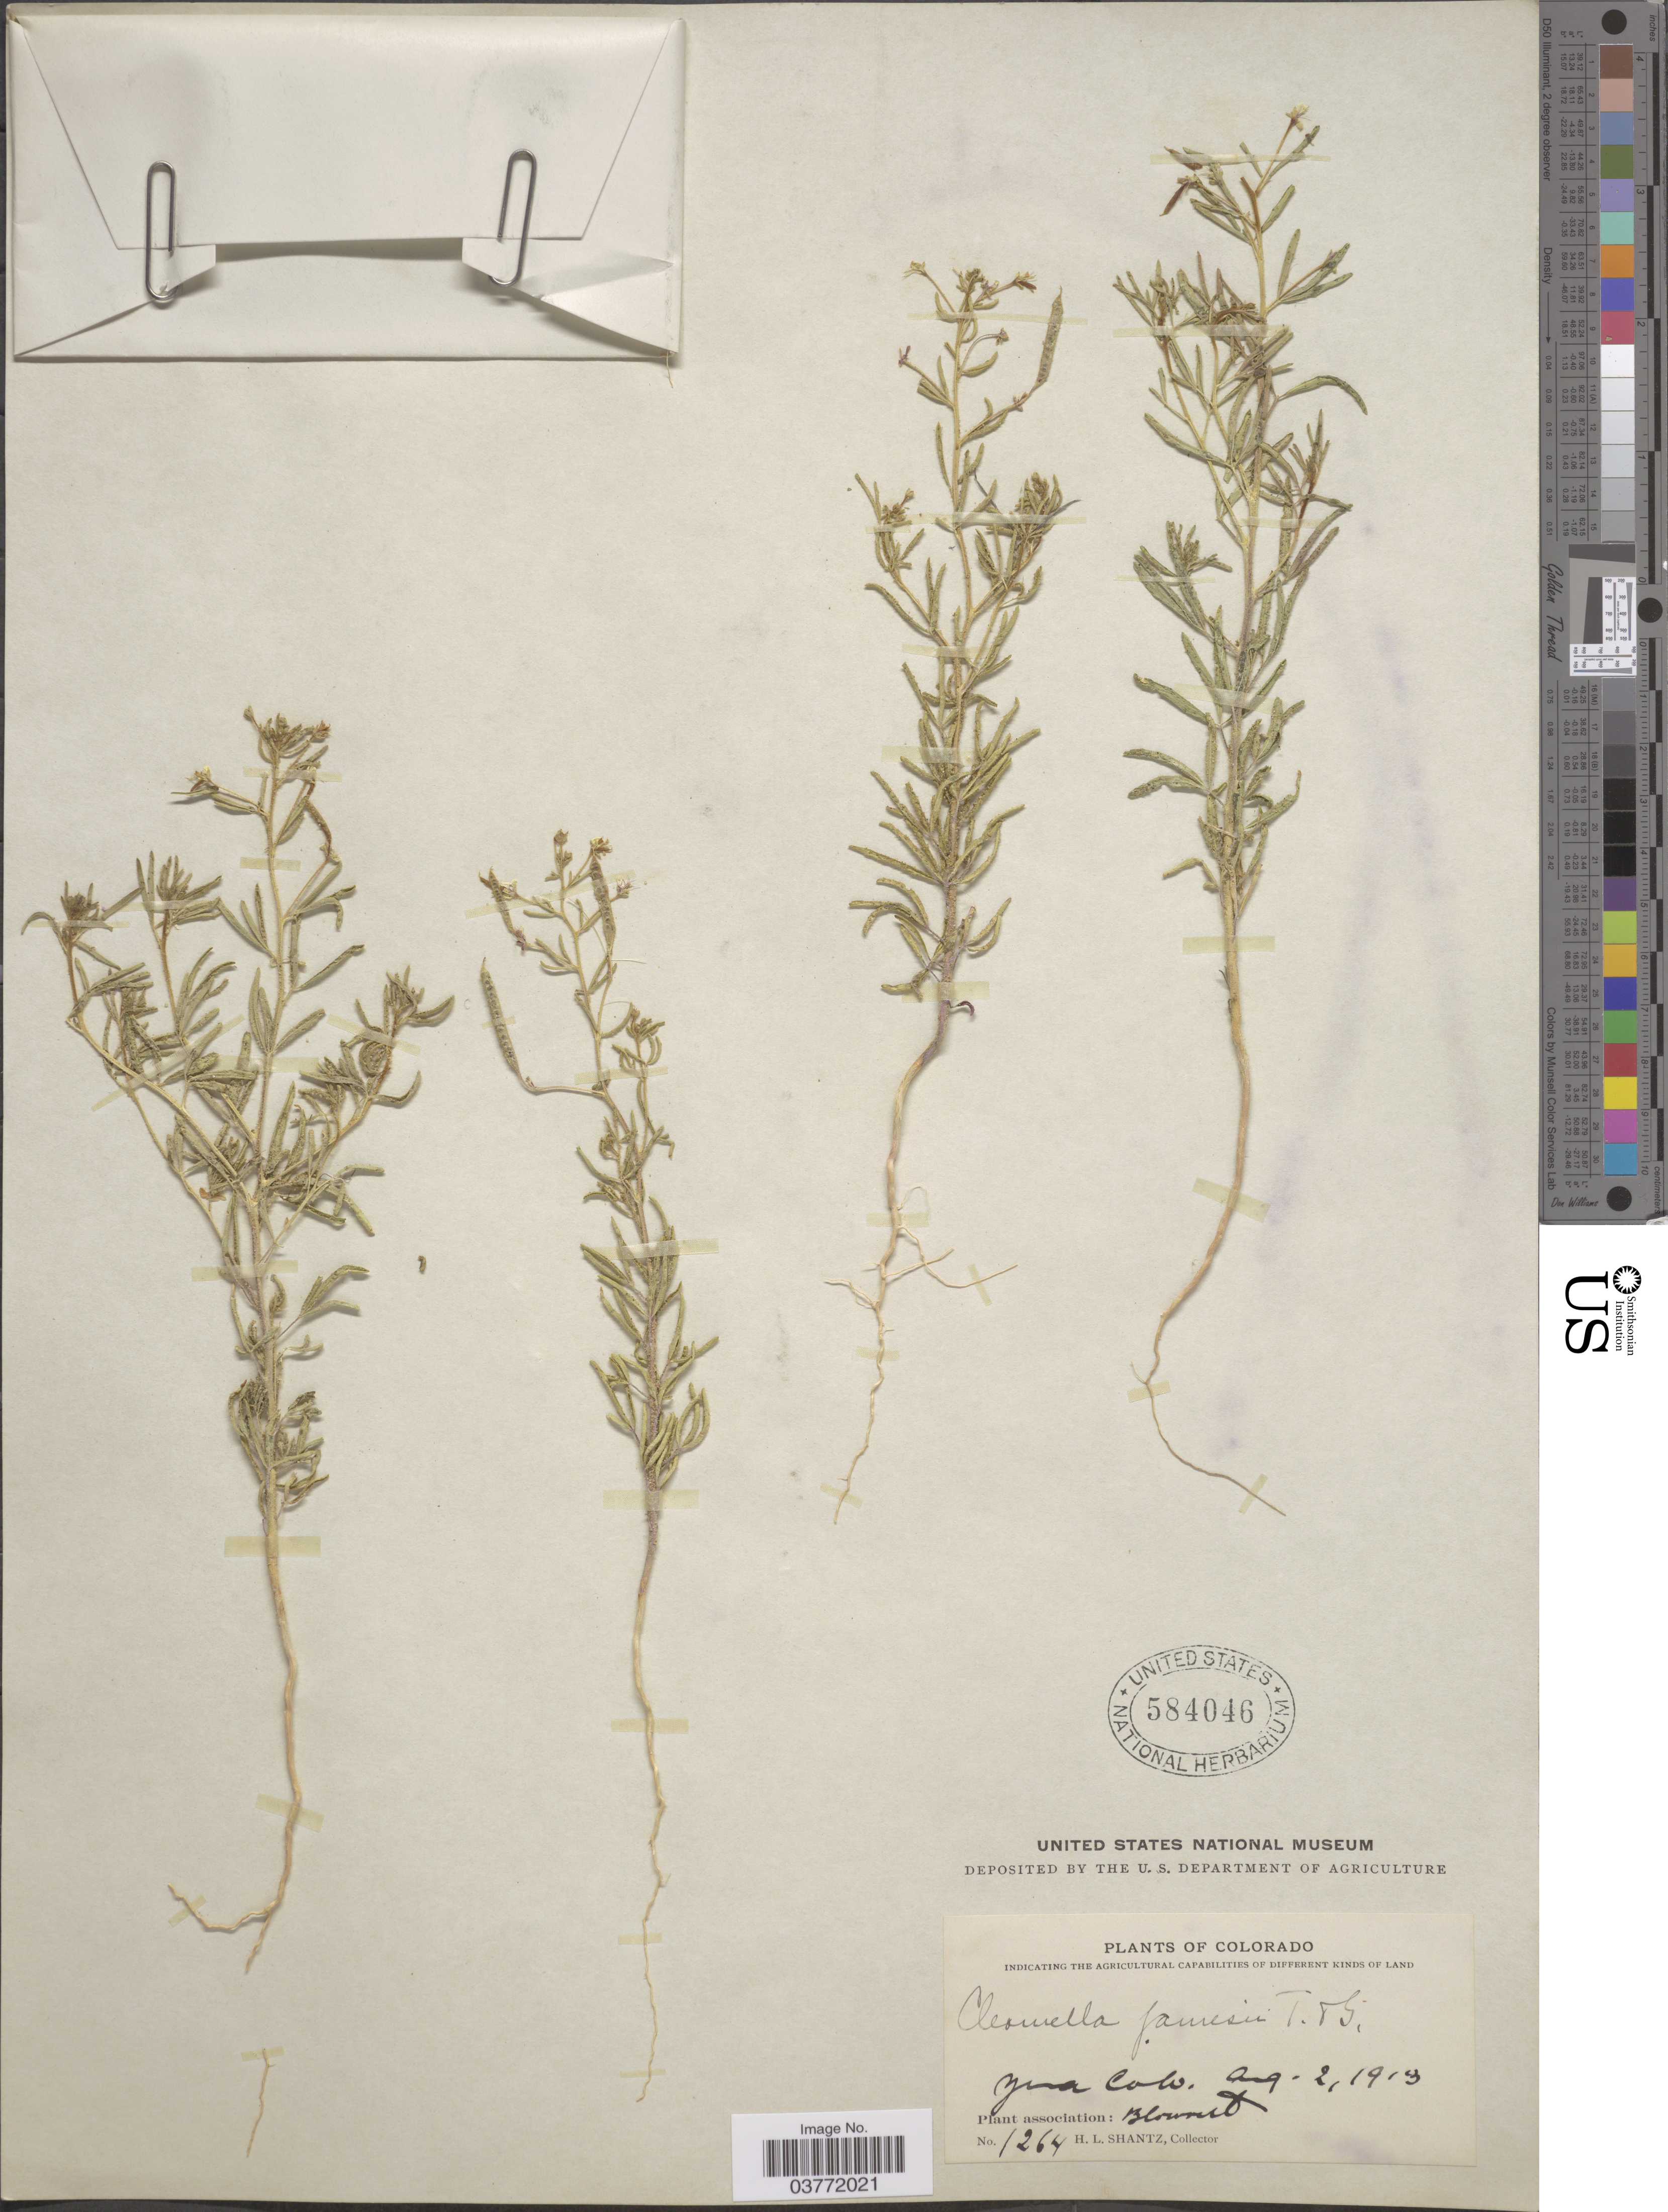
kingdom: Plantae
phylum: Tracheophyta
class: Magnoliopsida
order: Brassicales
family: Cleomaceae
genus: Polanisia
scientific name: Polanisia jamesii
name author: (Torr. & A. Gray) Iltis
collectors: H. Shantz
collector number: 1264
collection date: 1913-08-02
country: United States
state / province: Colorado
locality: Yuma.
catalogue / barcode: US 584046